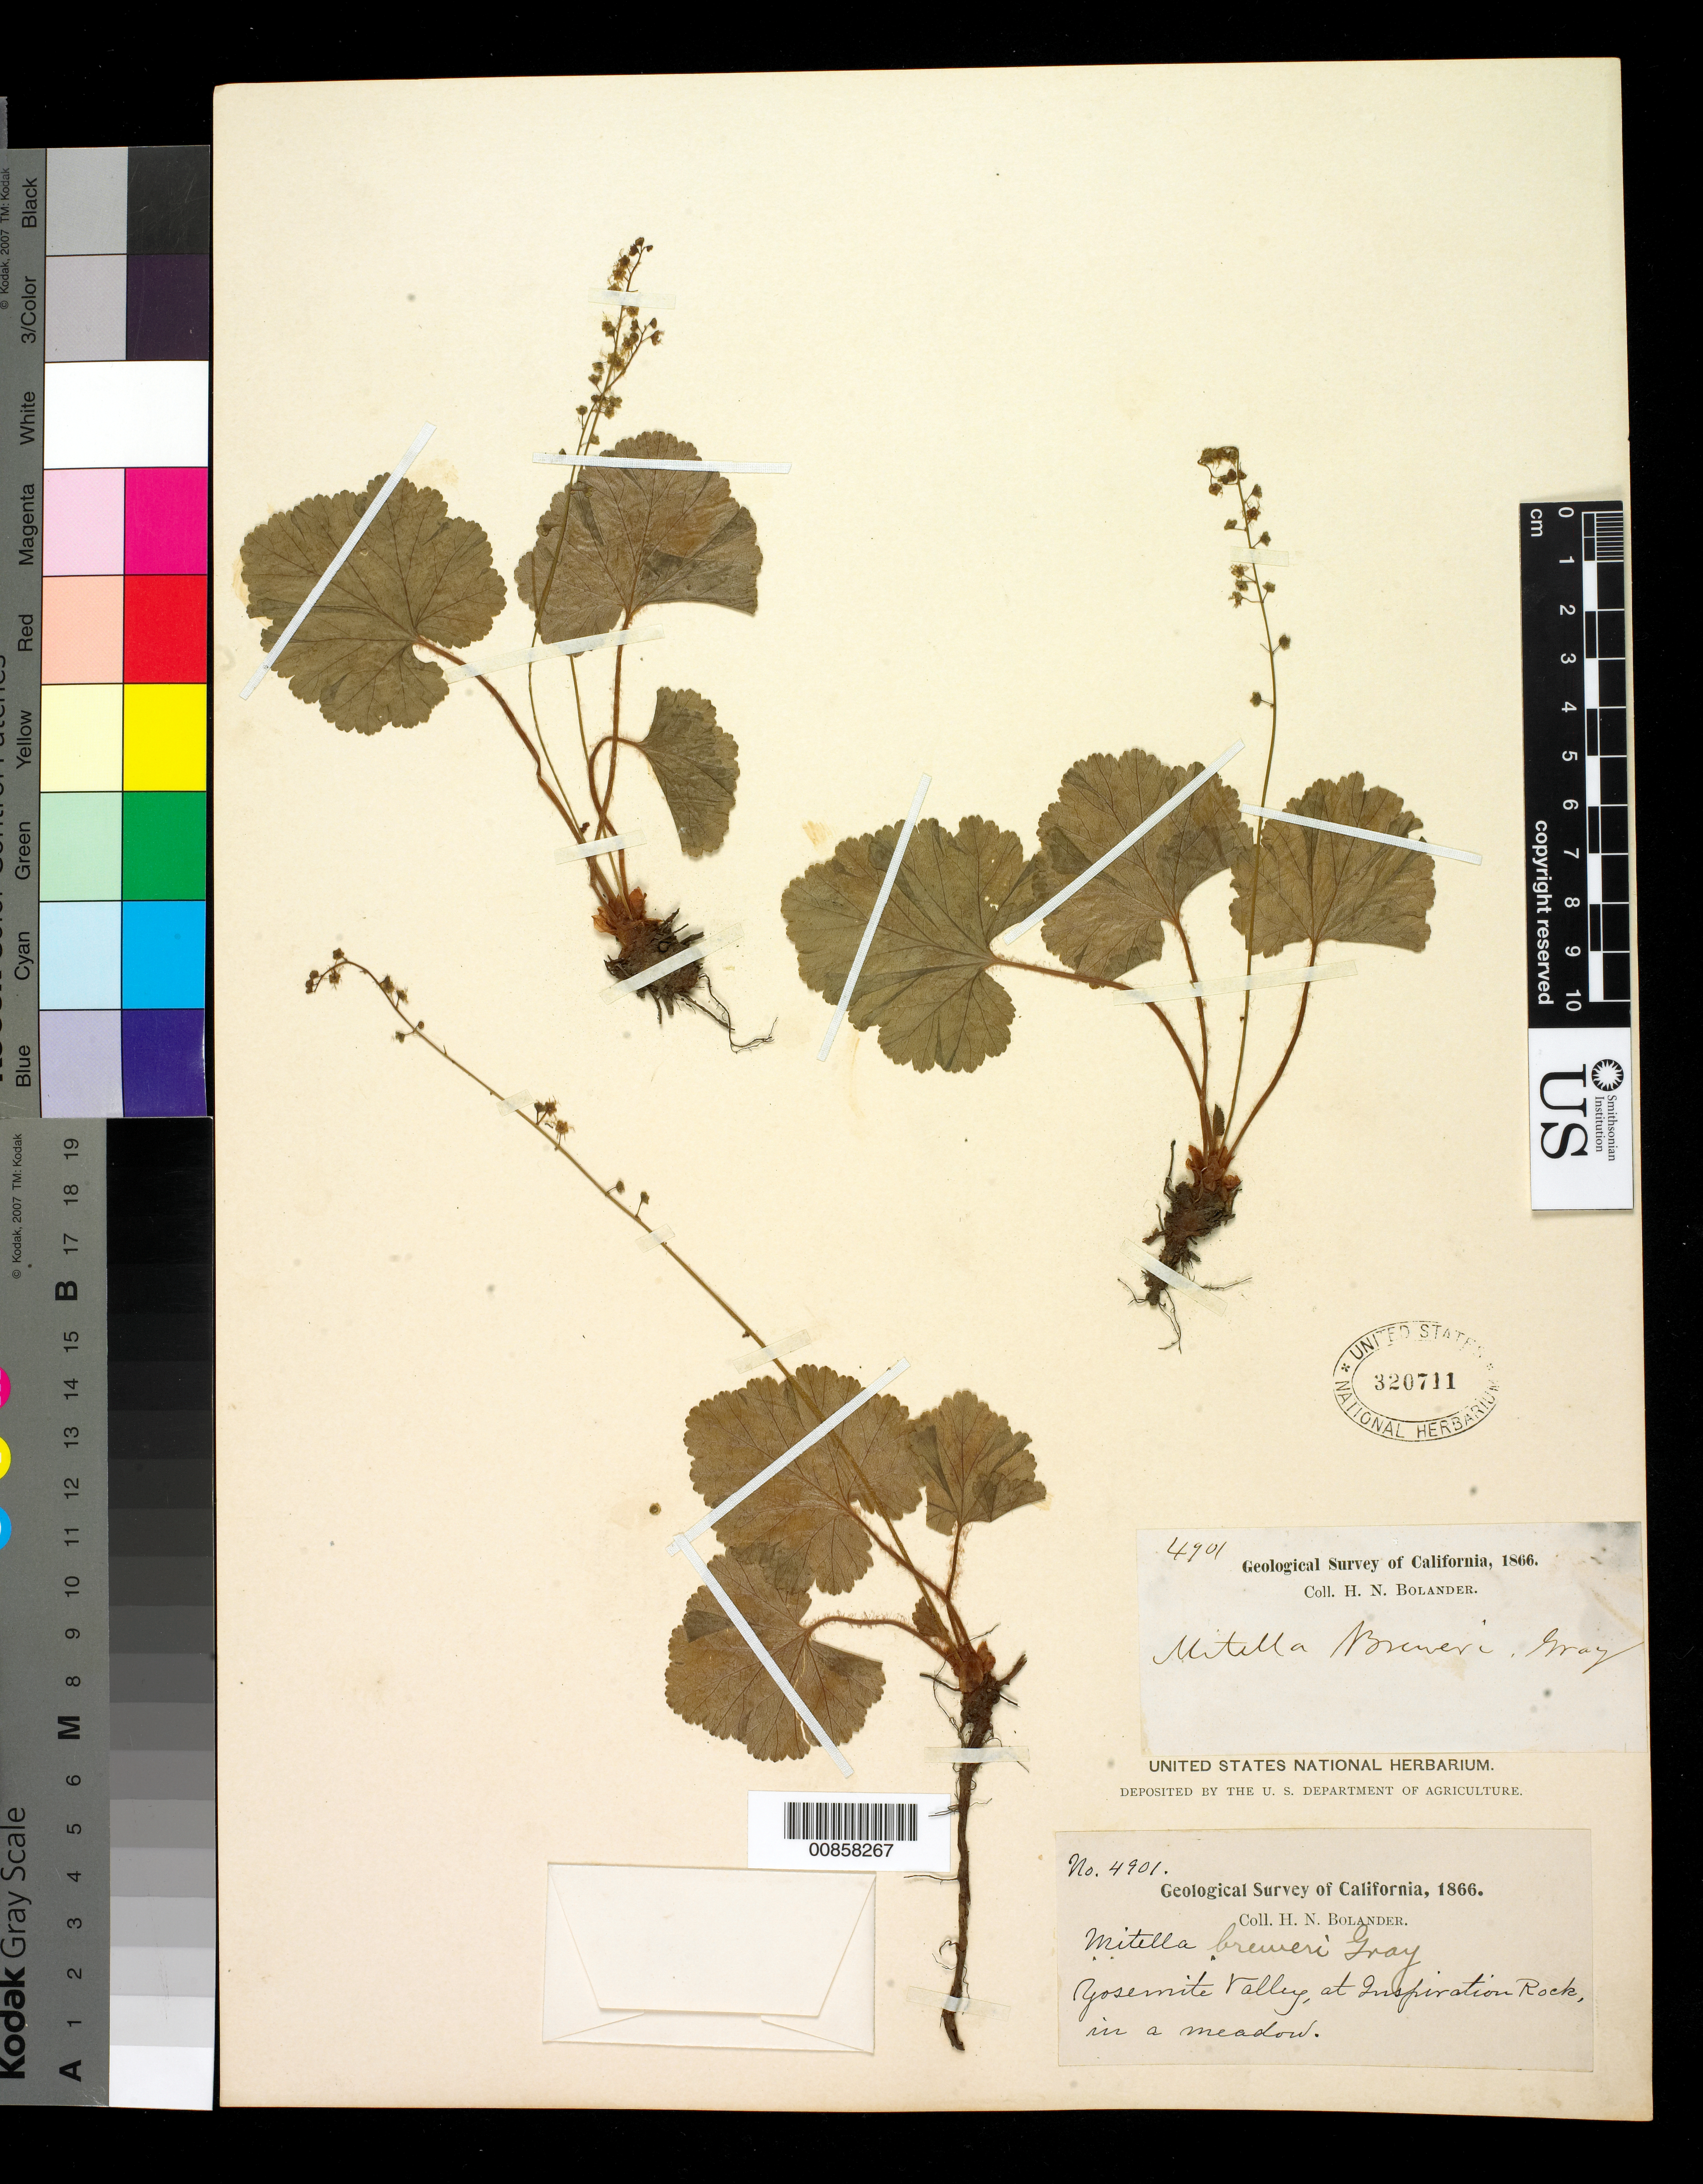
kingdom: Plantae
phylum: Tracheophyta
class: Magnoliopsida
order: Saxifragales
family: Saxifragaceae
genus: Mitella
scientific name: Mitella breweri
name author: A. Gray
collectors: H. Bolander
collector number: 4901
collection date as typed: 1866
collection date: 1866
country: United States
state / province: California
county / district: Mariposa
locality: Yosemite Valley at Inspiration Rock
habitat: In a meadow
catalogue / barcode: US 320711